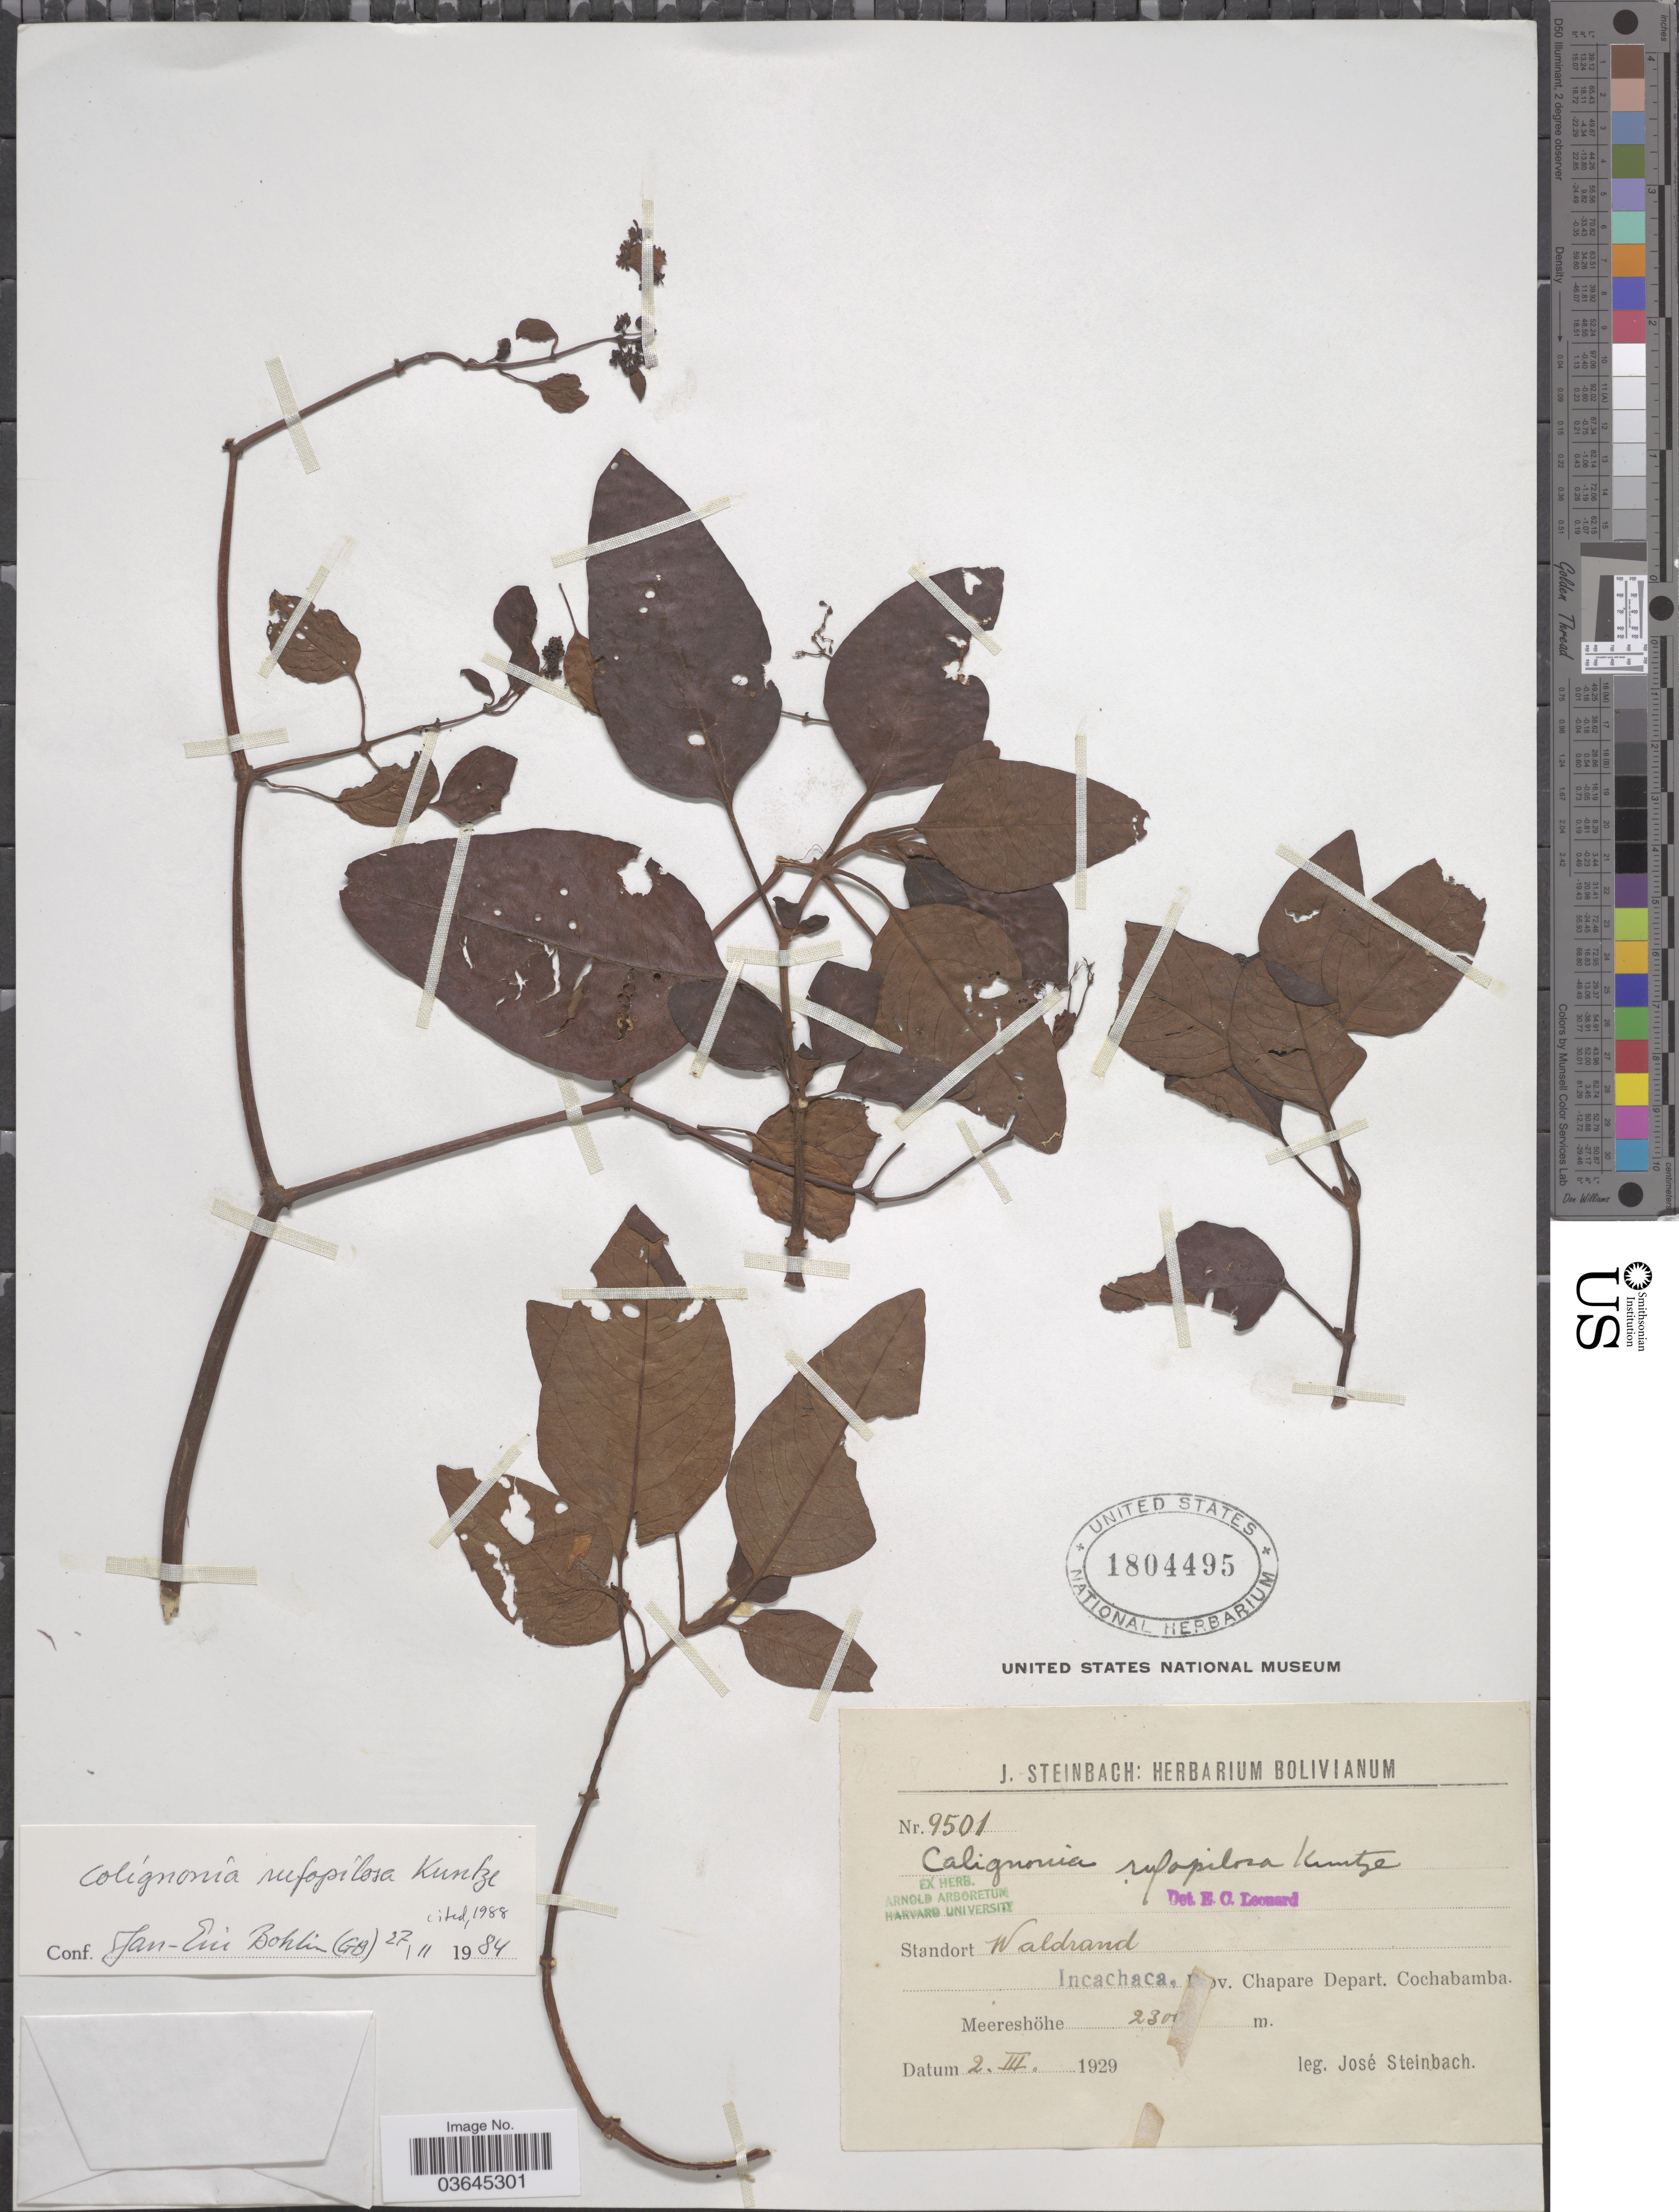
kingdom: Plantae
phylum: Tracheophyta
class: Magnoliopsida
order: Caryophyllales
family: Nyctaginaceae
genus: Colignonia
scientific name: Colignonia rufopilosa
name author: Kuntze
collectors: J. Steinbach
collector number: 9501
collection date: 1929-03-02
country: Bolivia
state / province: Cochabamba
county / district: Chaparé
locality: Waldrand. Incachaca.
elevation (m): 2300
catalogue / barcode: US 1804495